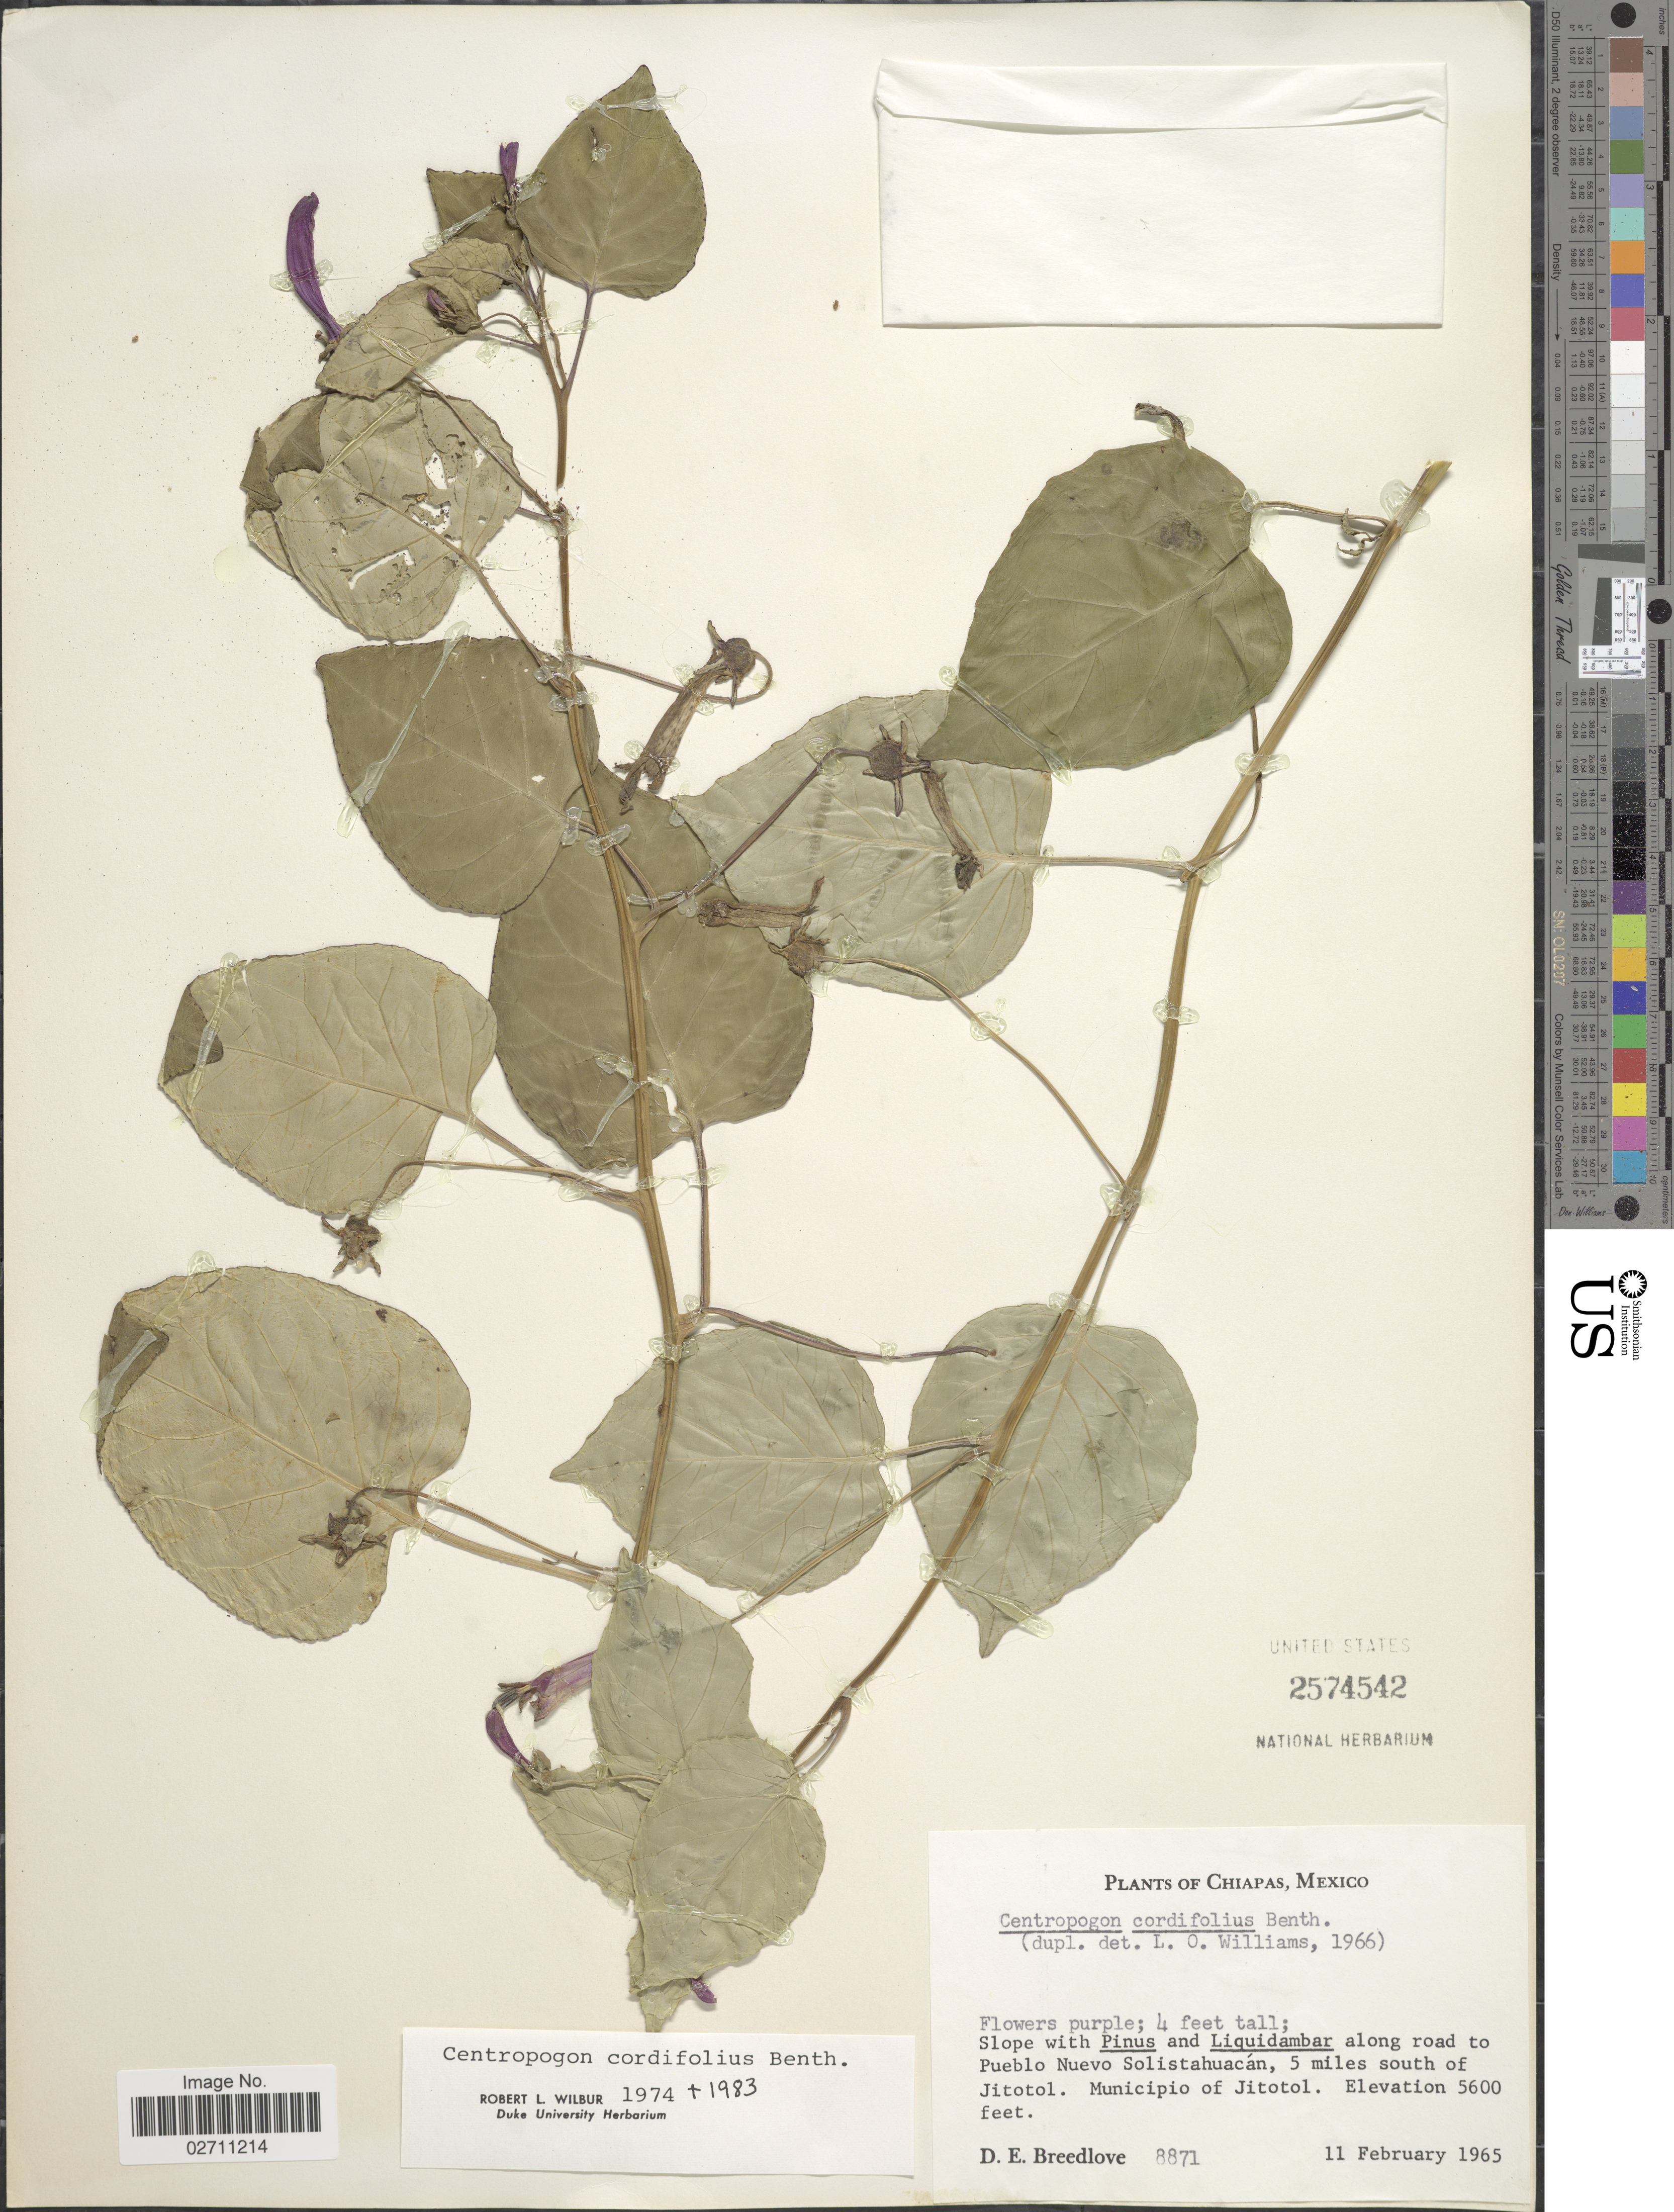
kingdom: Plantae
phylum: Tracheophyta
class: Magnoliopsida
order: Asterales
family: Campanulaceae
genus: Centropogon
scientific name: Centropogon cordifolius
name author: Benth.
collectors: D. E. Breedlove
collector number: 8871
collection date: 1965-02-11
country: Mexico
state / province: Chiapas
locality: Slope along to Pueblo Nuevo Solistahuacan, 5 miles south of Jitotol, Municipio of Jitotol.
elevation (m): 1707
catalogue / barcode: US 2574542